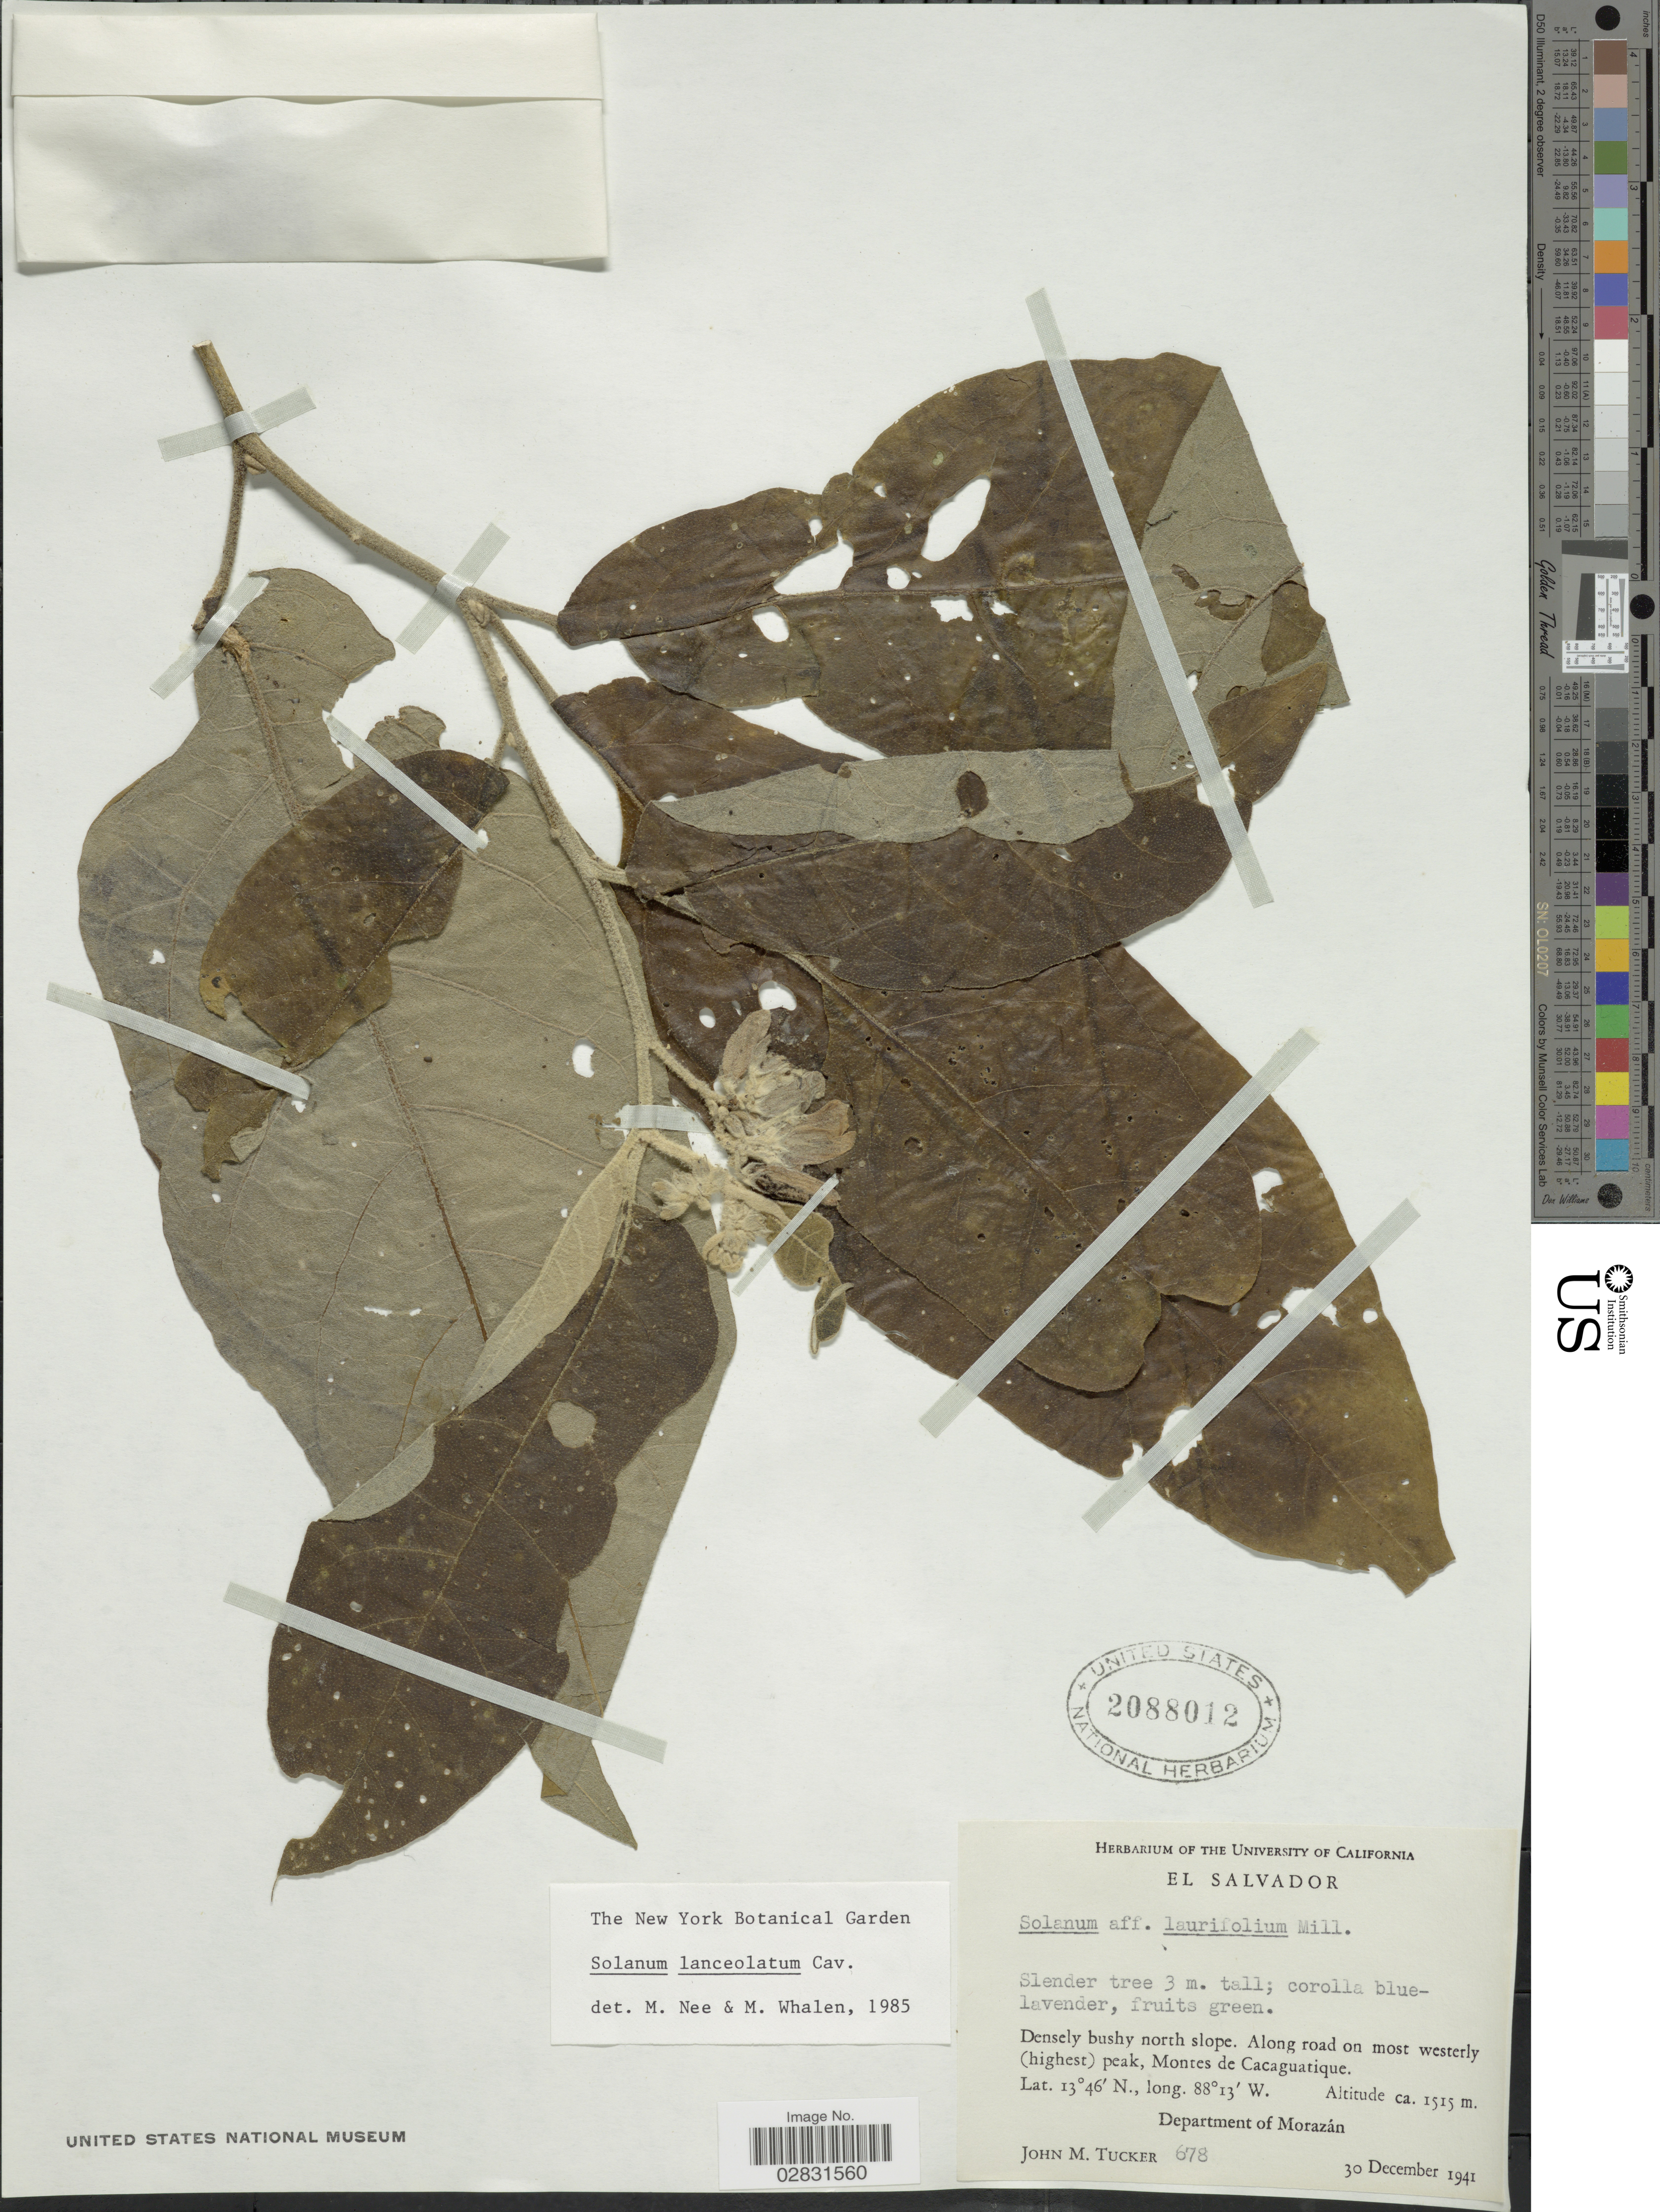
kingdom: Plantae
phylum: Tracheophyta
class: Magnoliopsida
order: Solanales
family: Solanaceae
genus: Solanum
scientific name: Solanum lanceolatum Berthault, nom. illeg.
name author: Berthault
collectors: J. M. Tucker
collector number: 678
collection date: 1941-12-30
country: Honduras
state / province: Fco. Morazán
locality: Densely bushy north slope. Along road on most westerly (highest) peak, Montes de Cacaguatique. Department of Morazán.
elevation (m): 1515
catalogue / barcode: US 2088012